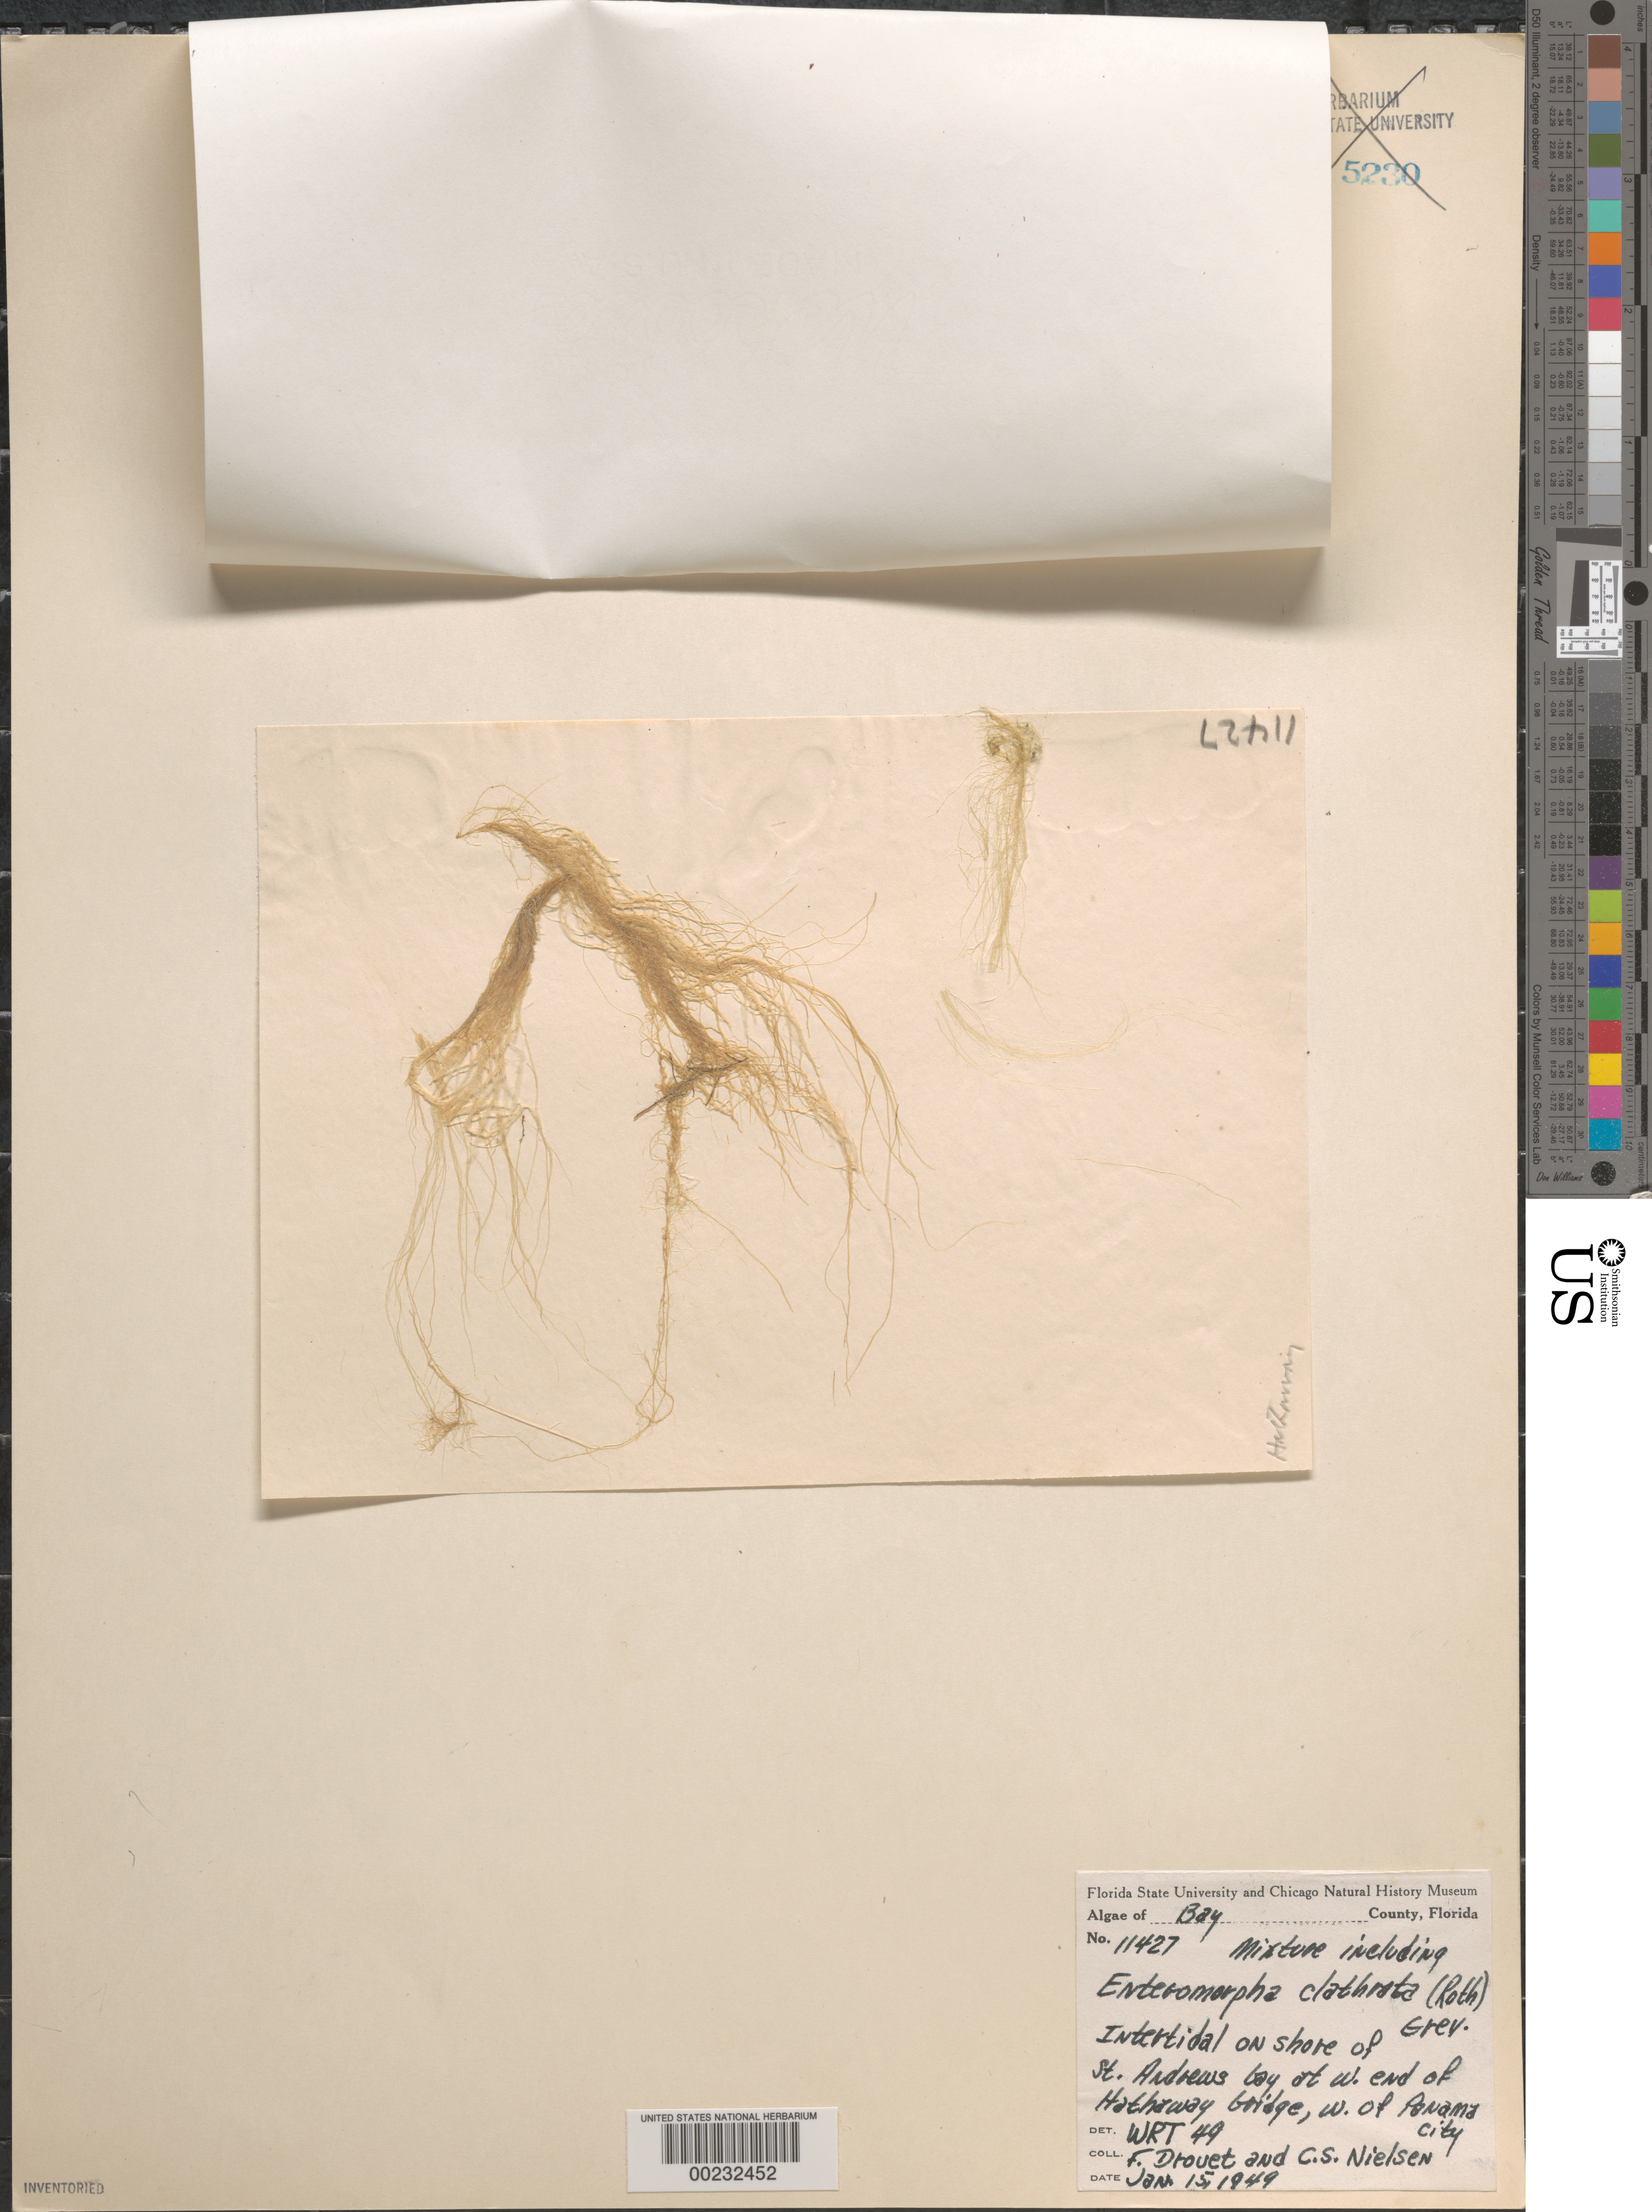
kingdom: Plantae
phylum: Chlorophyta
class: Ulvophyceae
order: Ulvales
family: Ulvaceae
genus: Ulva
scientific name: Ulva clathrata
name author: (Roth) C. Agardh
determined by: Algae name updating Project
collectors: F. E. Drouet & C. S. Nielsen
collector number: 11427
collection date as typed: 15 Jan 1949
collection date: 1949-01-15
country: United States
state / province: Florida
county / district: Bay County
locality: St. Andrew Bay, west end Hathaway Bridge, west of Panama City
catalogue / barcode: US 18995